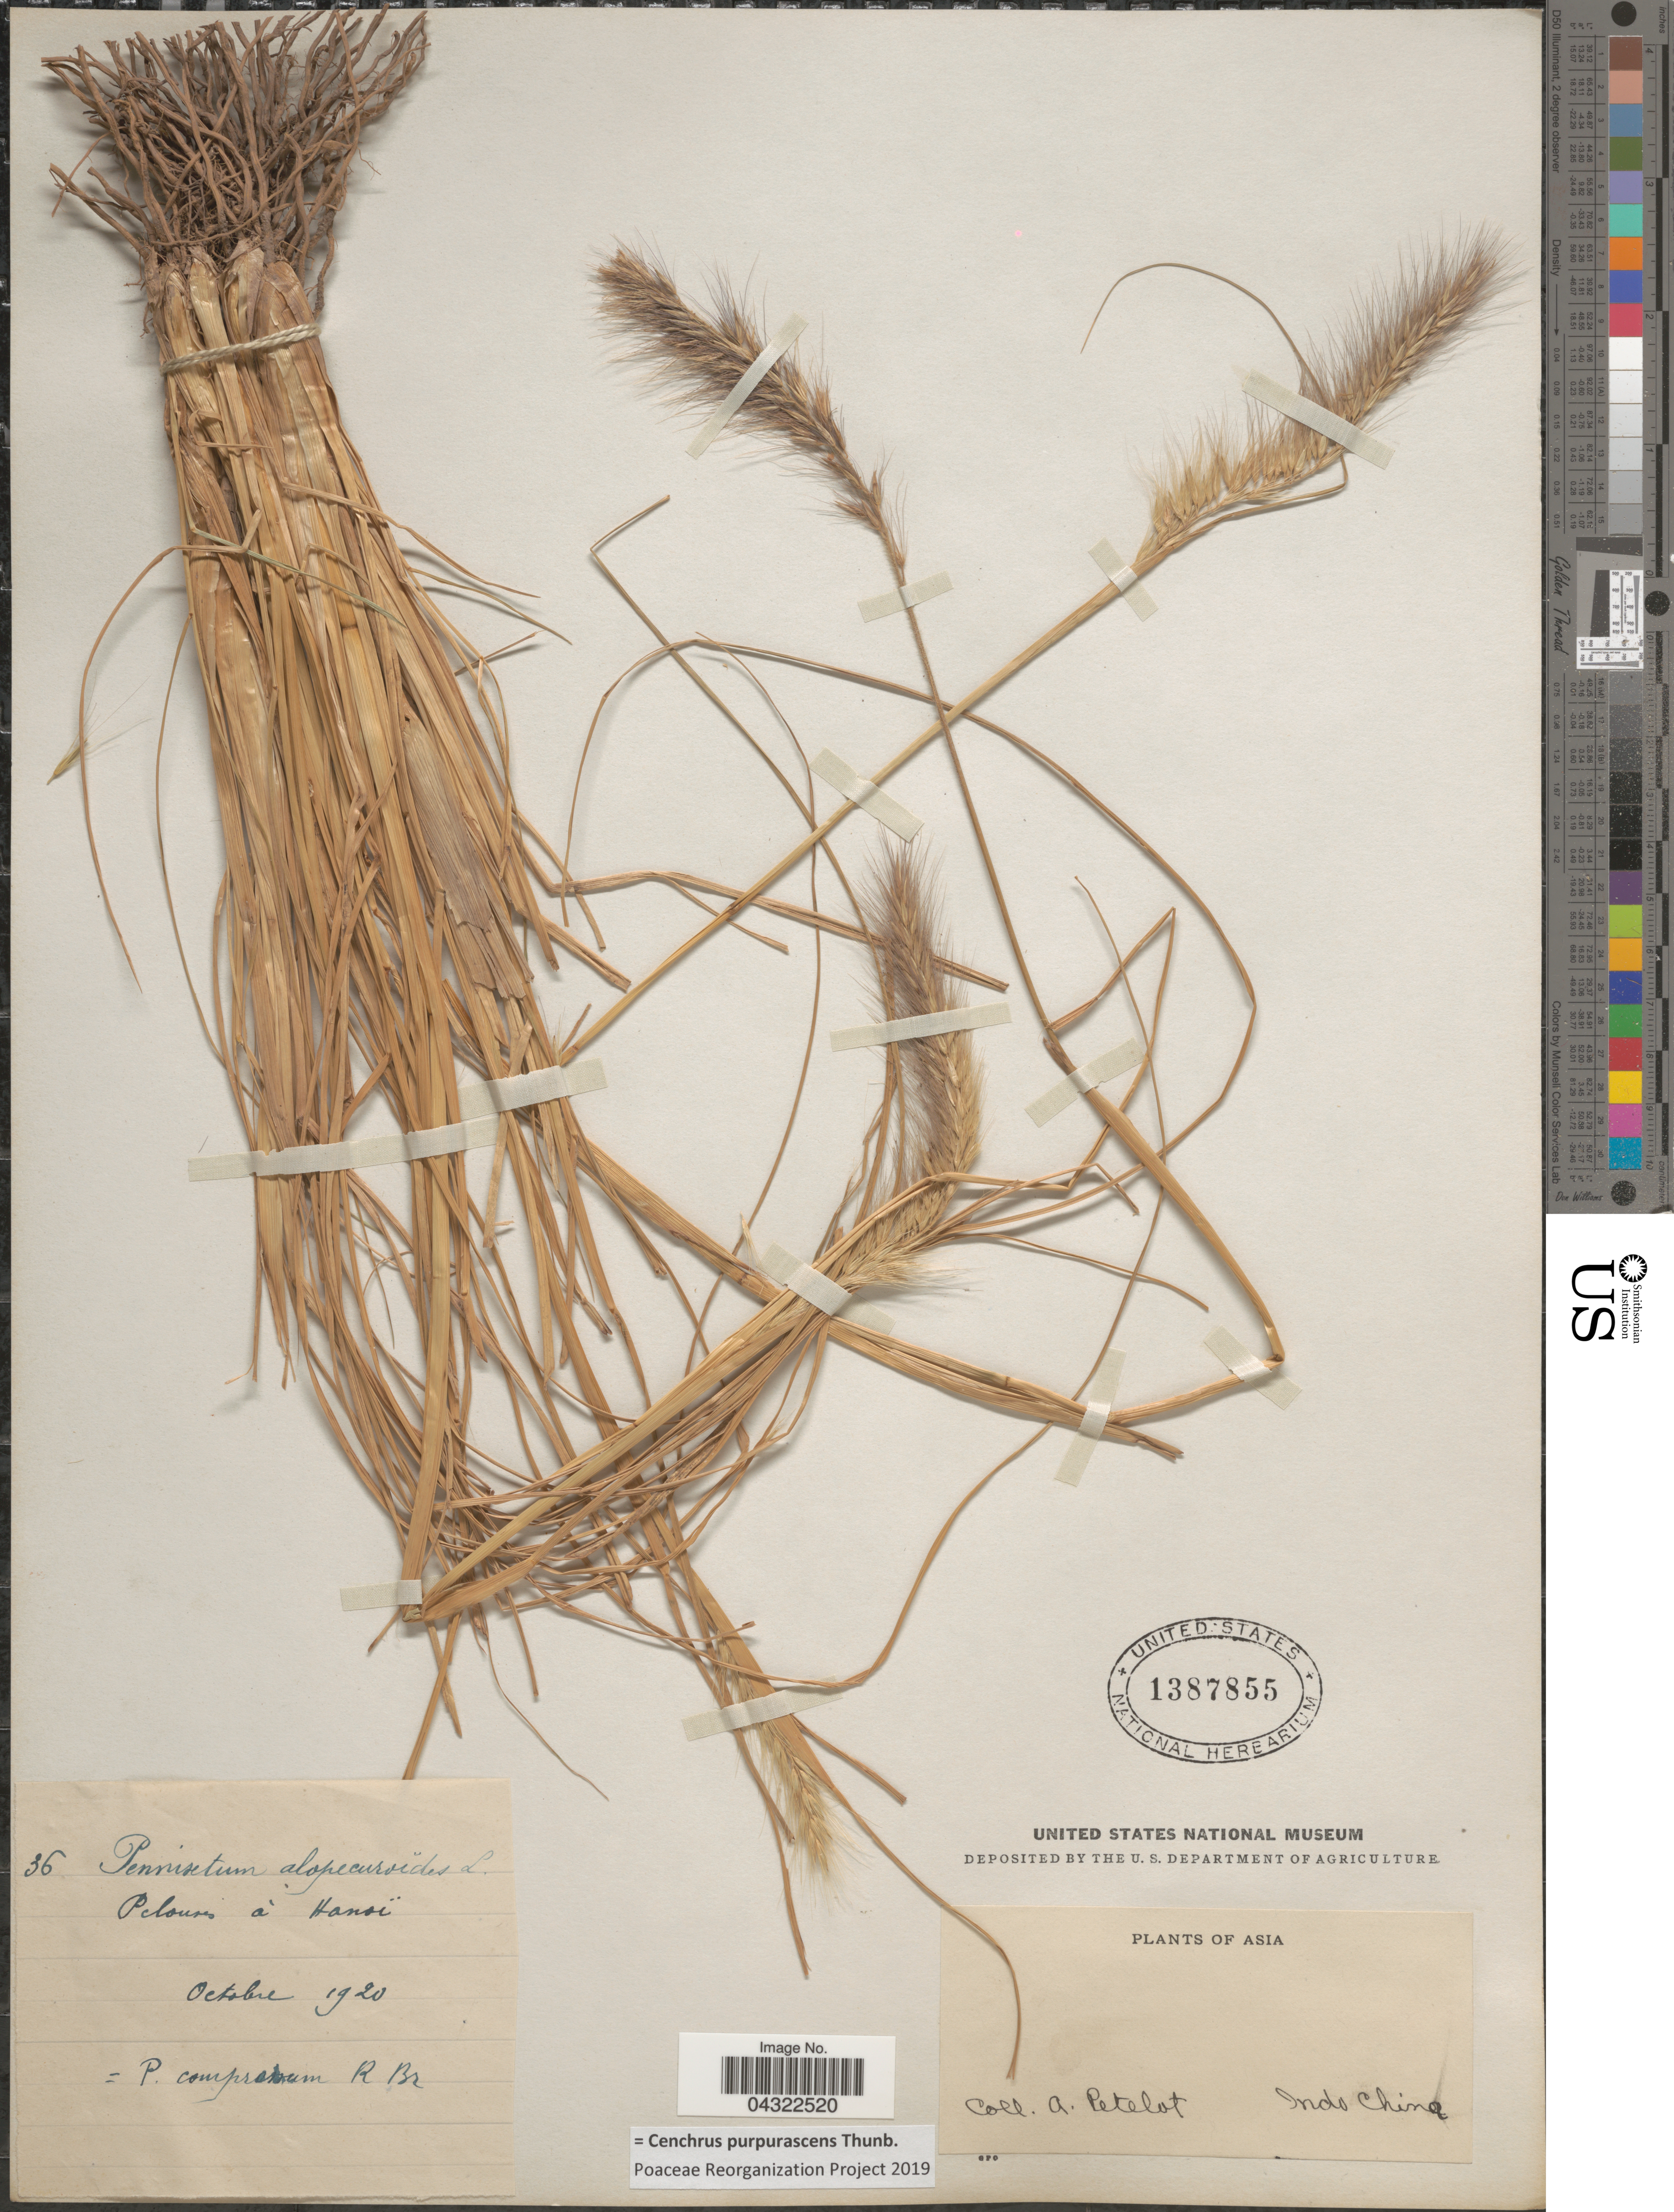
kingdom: Plantae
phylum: Tracheophyta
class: Liliopsida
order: Poales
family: Poaceae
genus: Cenchrus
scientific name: Cenchrus purpurascens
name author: Thunb.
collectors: A. Petelot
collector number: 36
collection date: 1920-10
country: Vietnam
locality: Asia. Indo China. Pelouros à Hanoi.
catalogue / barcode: US 1387855